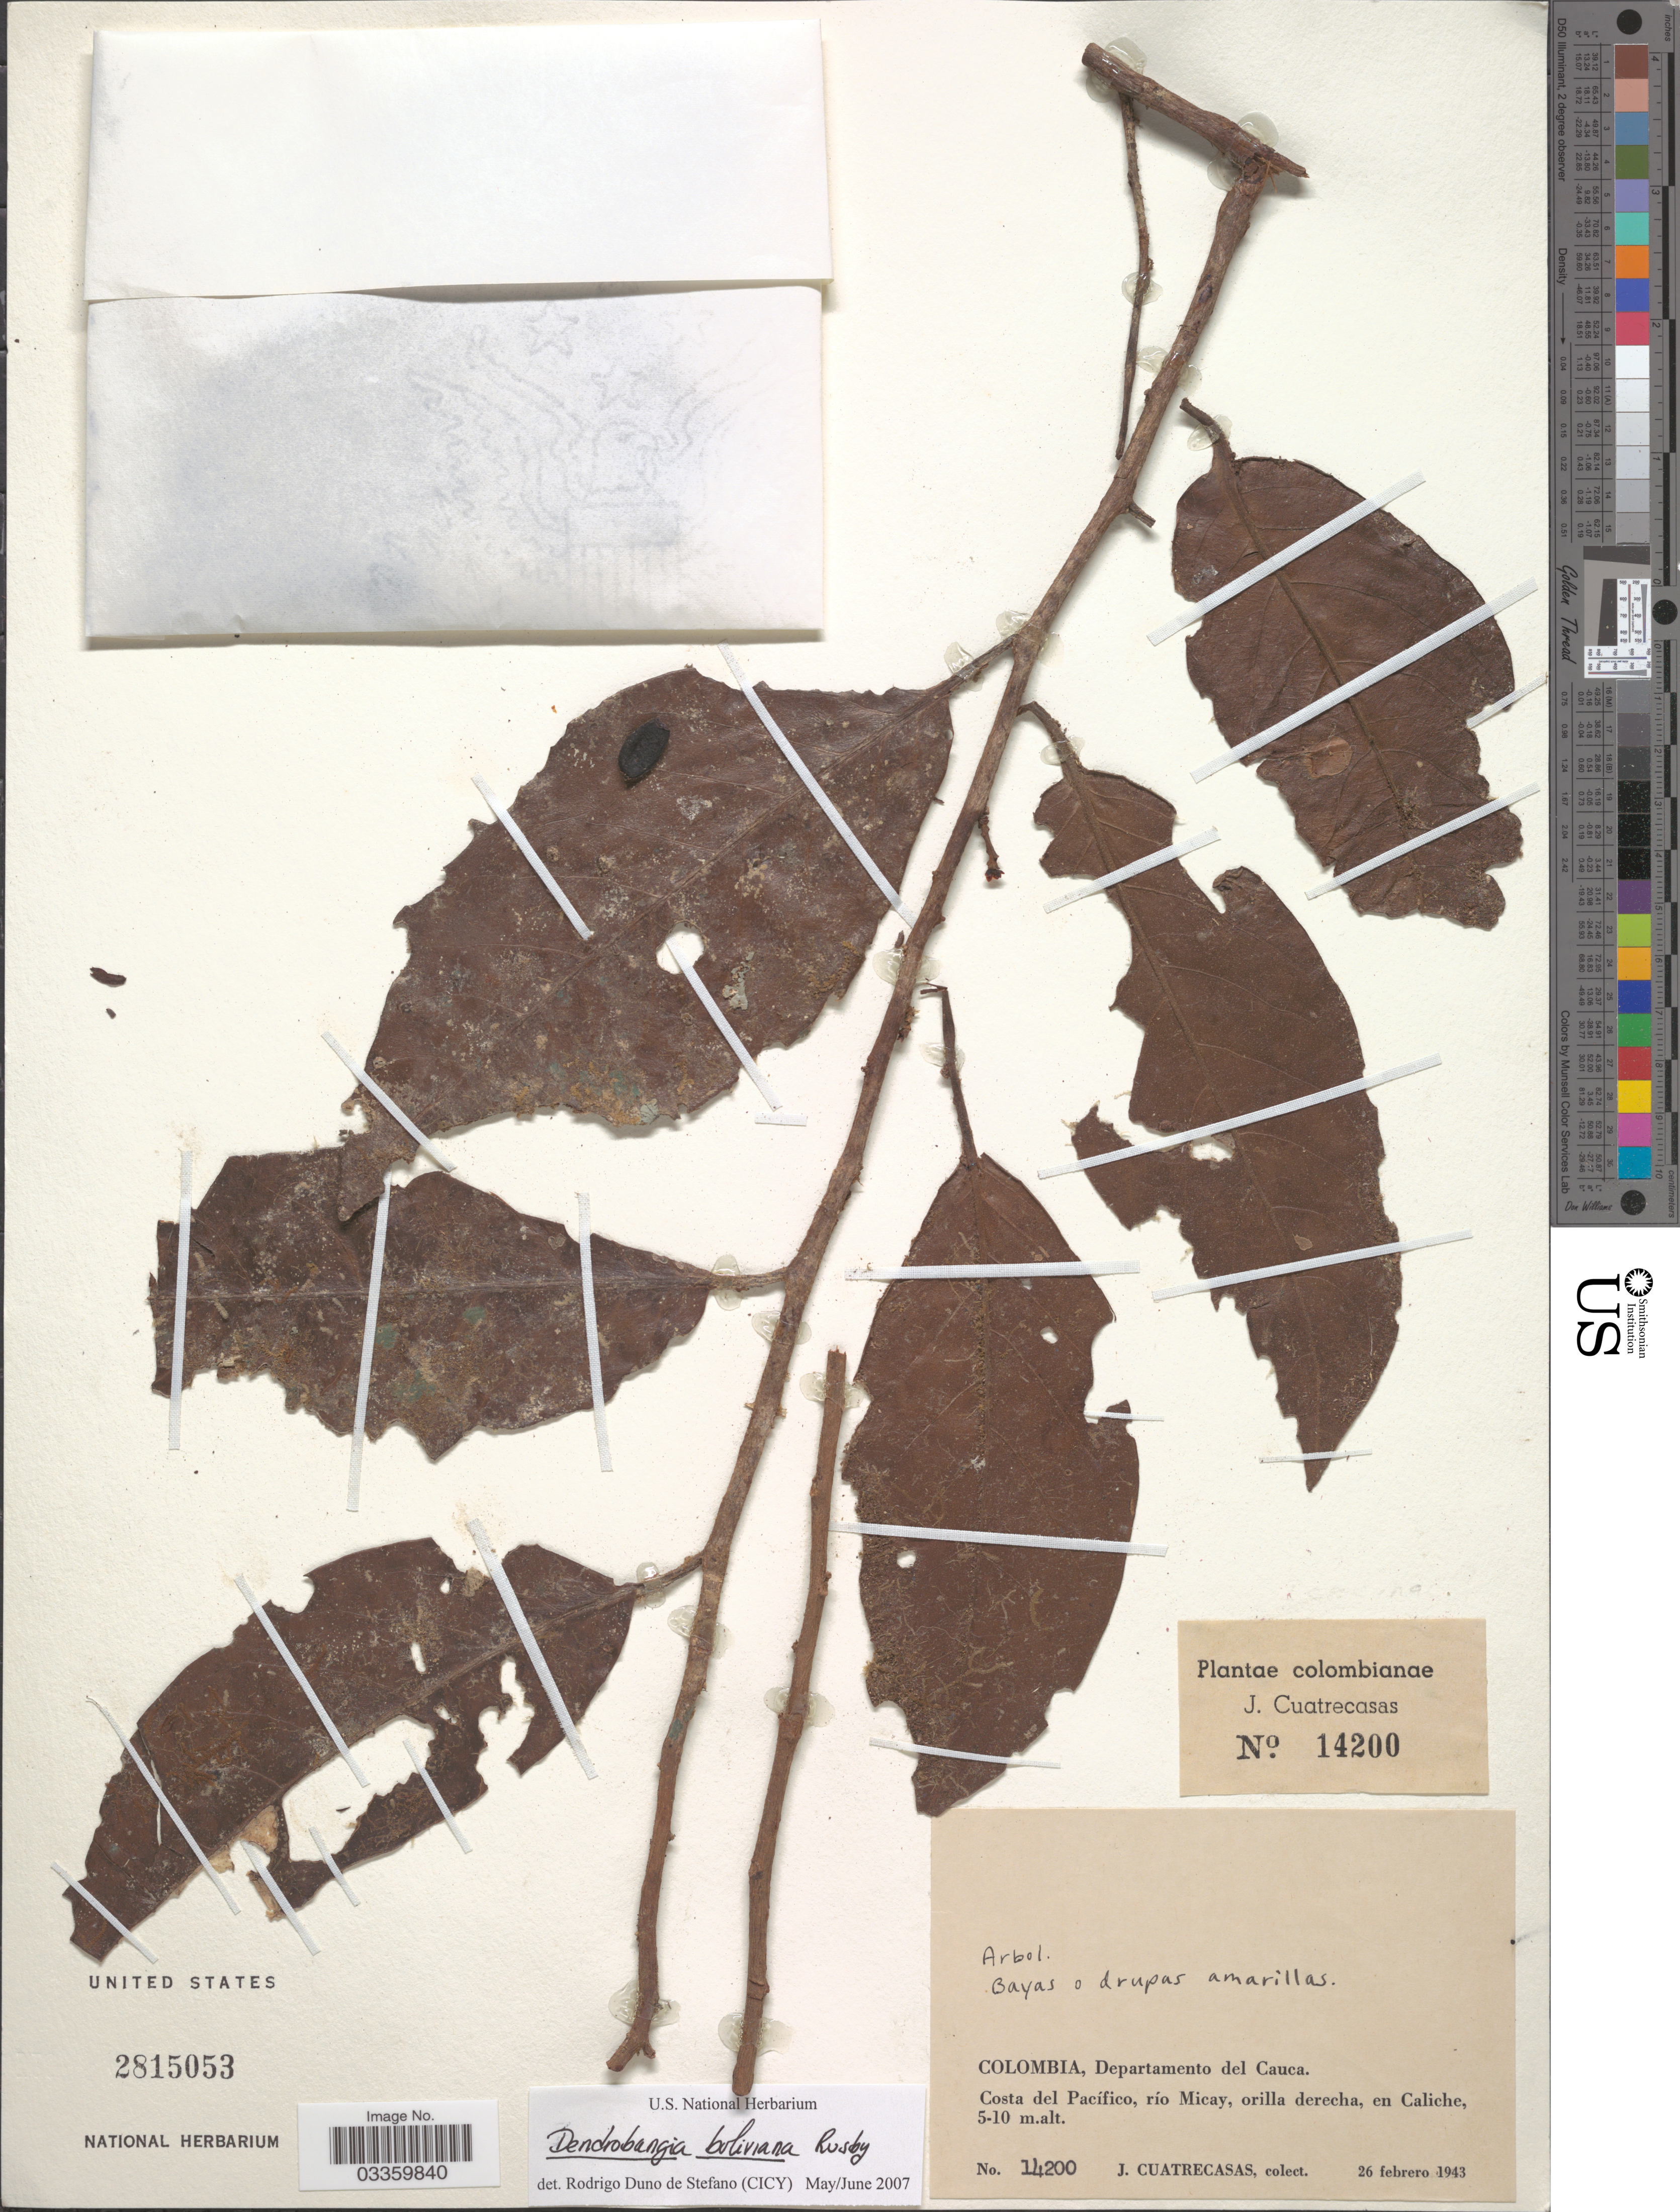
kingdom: Plantae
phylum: Tracheophyta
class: Magnoliopsida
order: Metteniusales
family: Metteniusaceae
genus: Dendrobangia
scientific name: Dendrobangia boliviana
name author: Rusby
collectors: J. Cuatrecasas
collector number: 14200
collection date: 1943-02-26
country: Colombia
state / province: Cauca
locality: Departamento del Cauca. Costa del Pacífico, río Micay, orilla derecha, en Caliche.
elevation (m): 5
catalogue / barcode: US 2815053